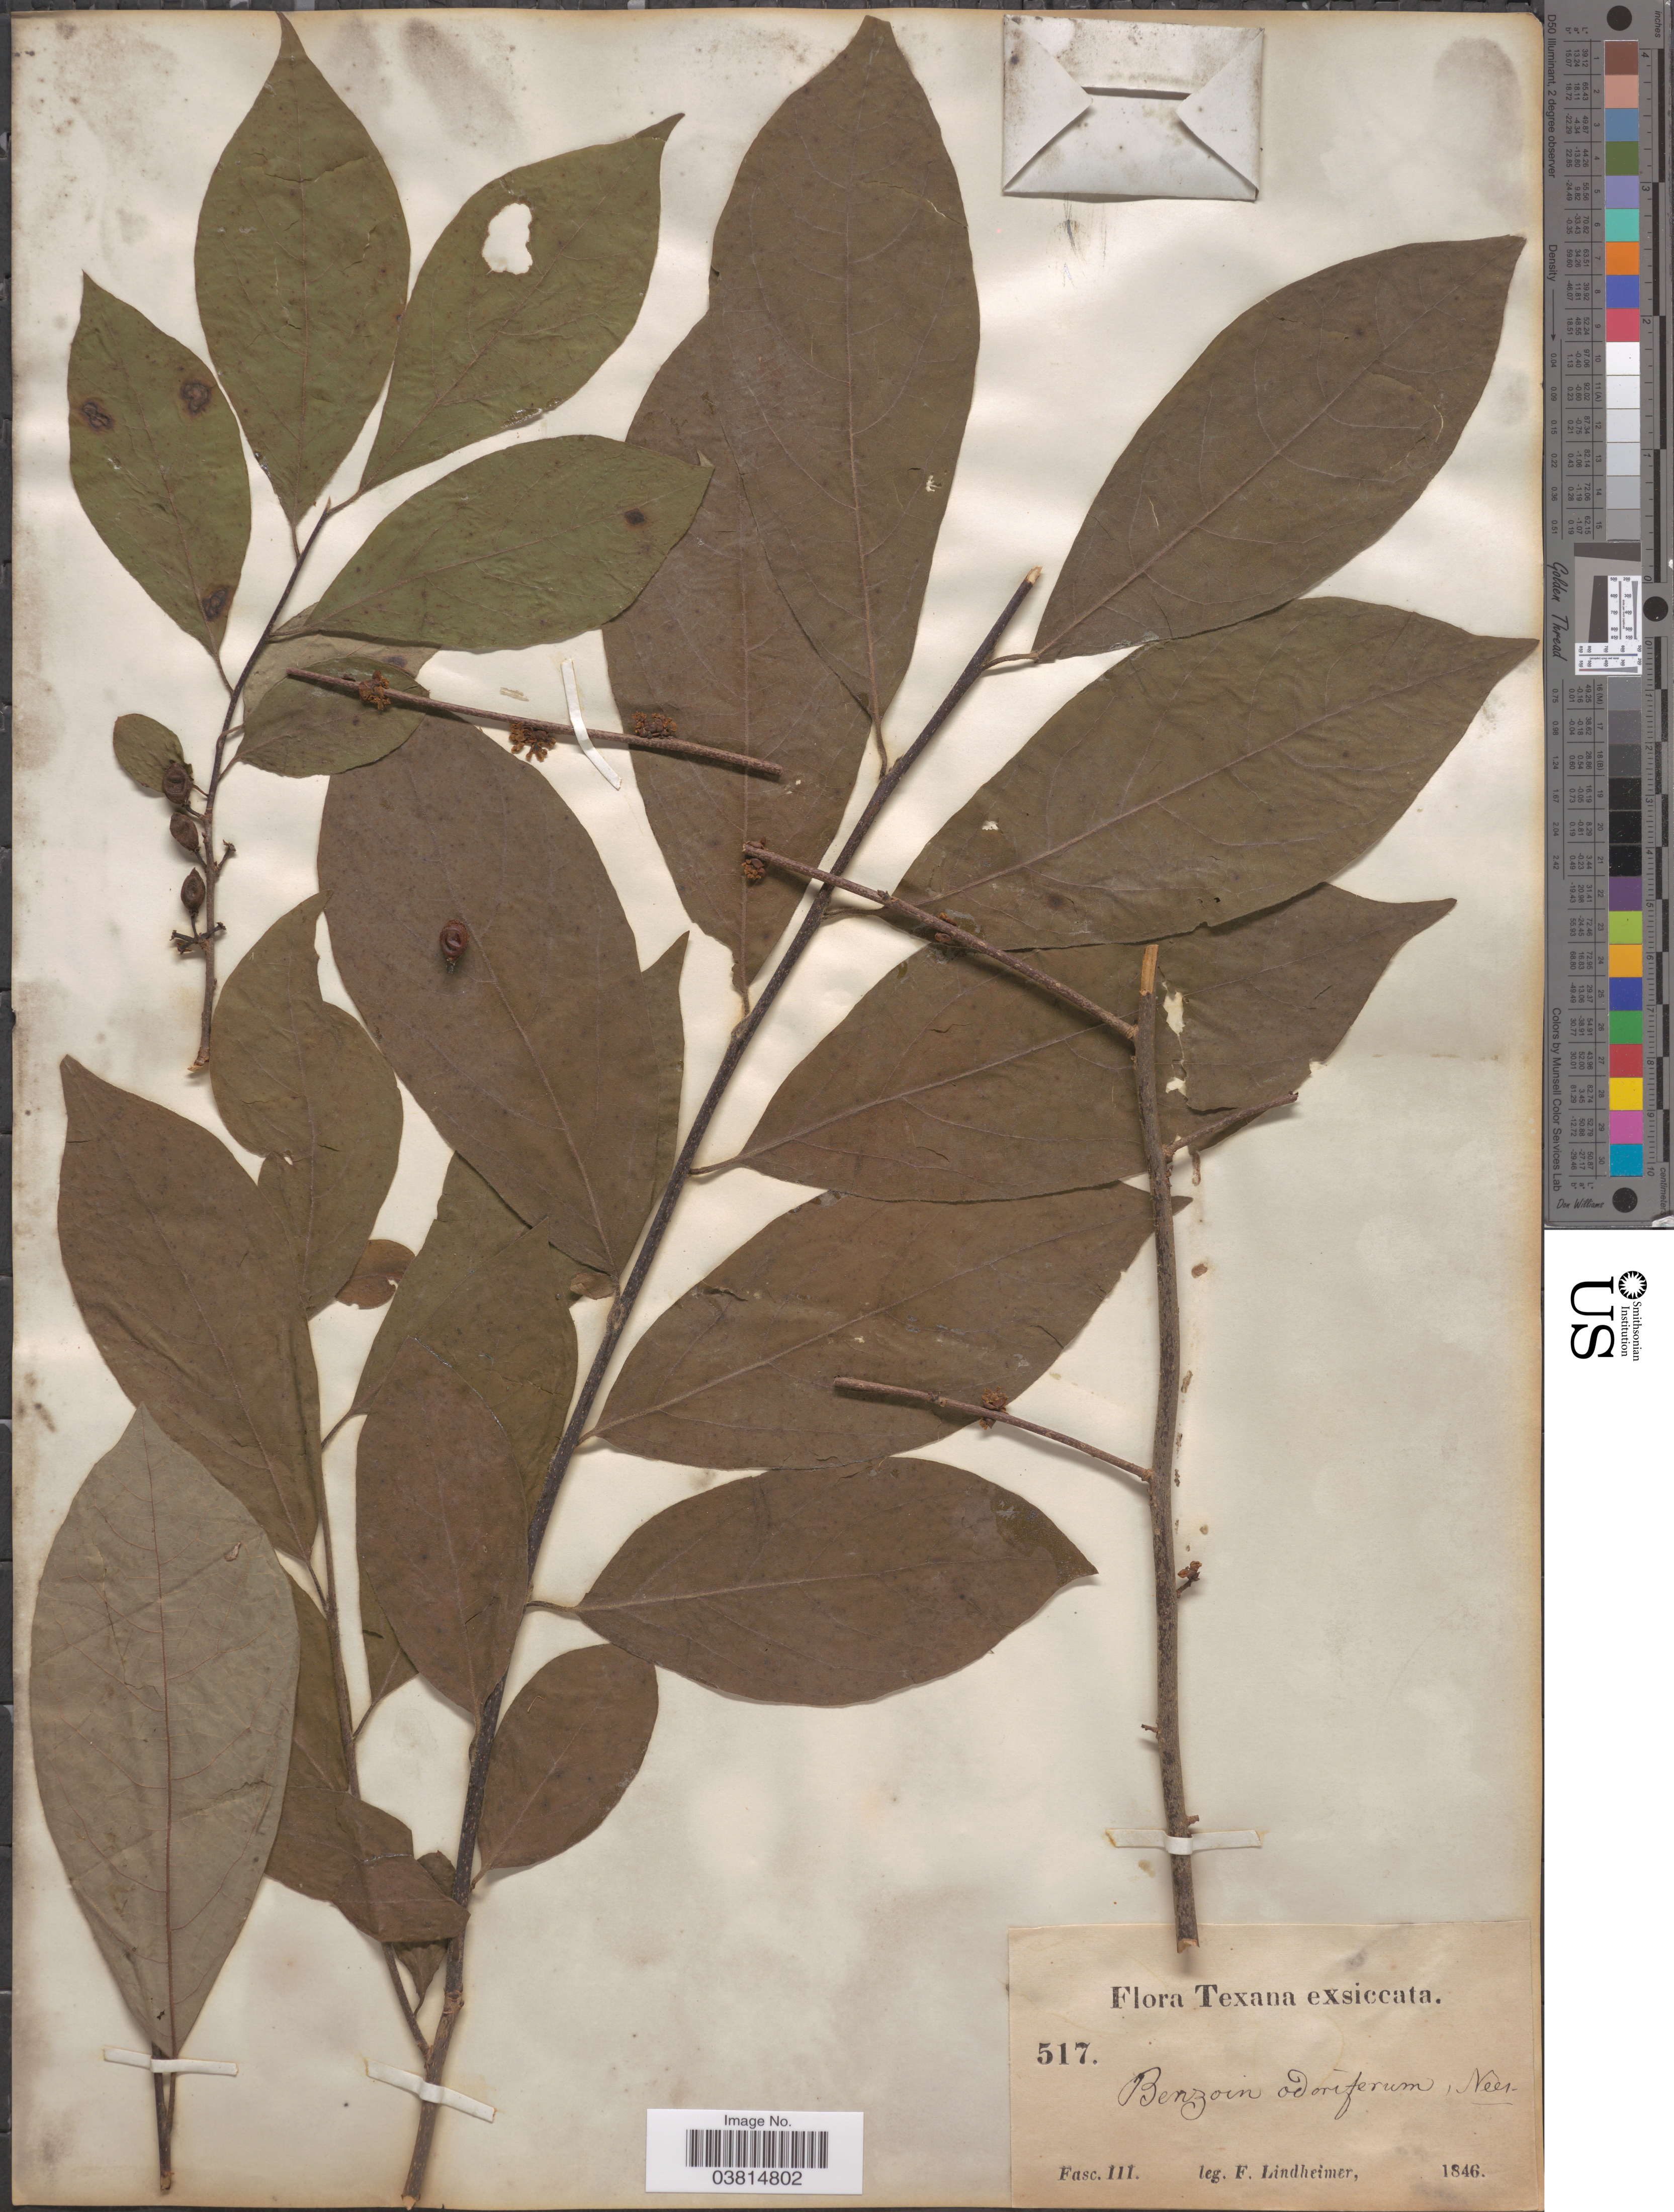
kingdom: Plantae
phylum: Tracheophyta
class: Magnoliopsida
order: Laurales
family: Lauraceae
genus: Lindera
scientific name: Lindera benzoin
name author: (L.) Blume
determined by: Strong, Mark T., (BOT), Smithsonian Institution - National Museum of Natural History (UNITED STATES)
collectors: F. Lindheimer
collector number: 517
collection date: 1846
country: United States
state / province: Texas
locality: Fasc. III [unsure placement]